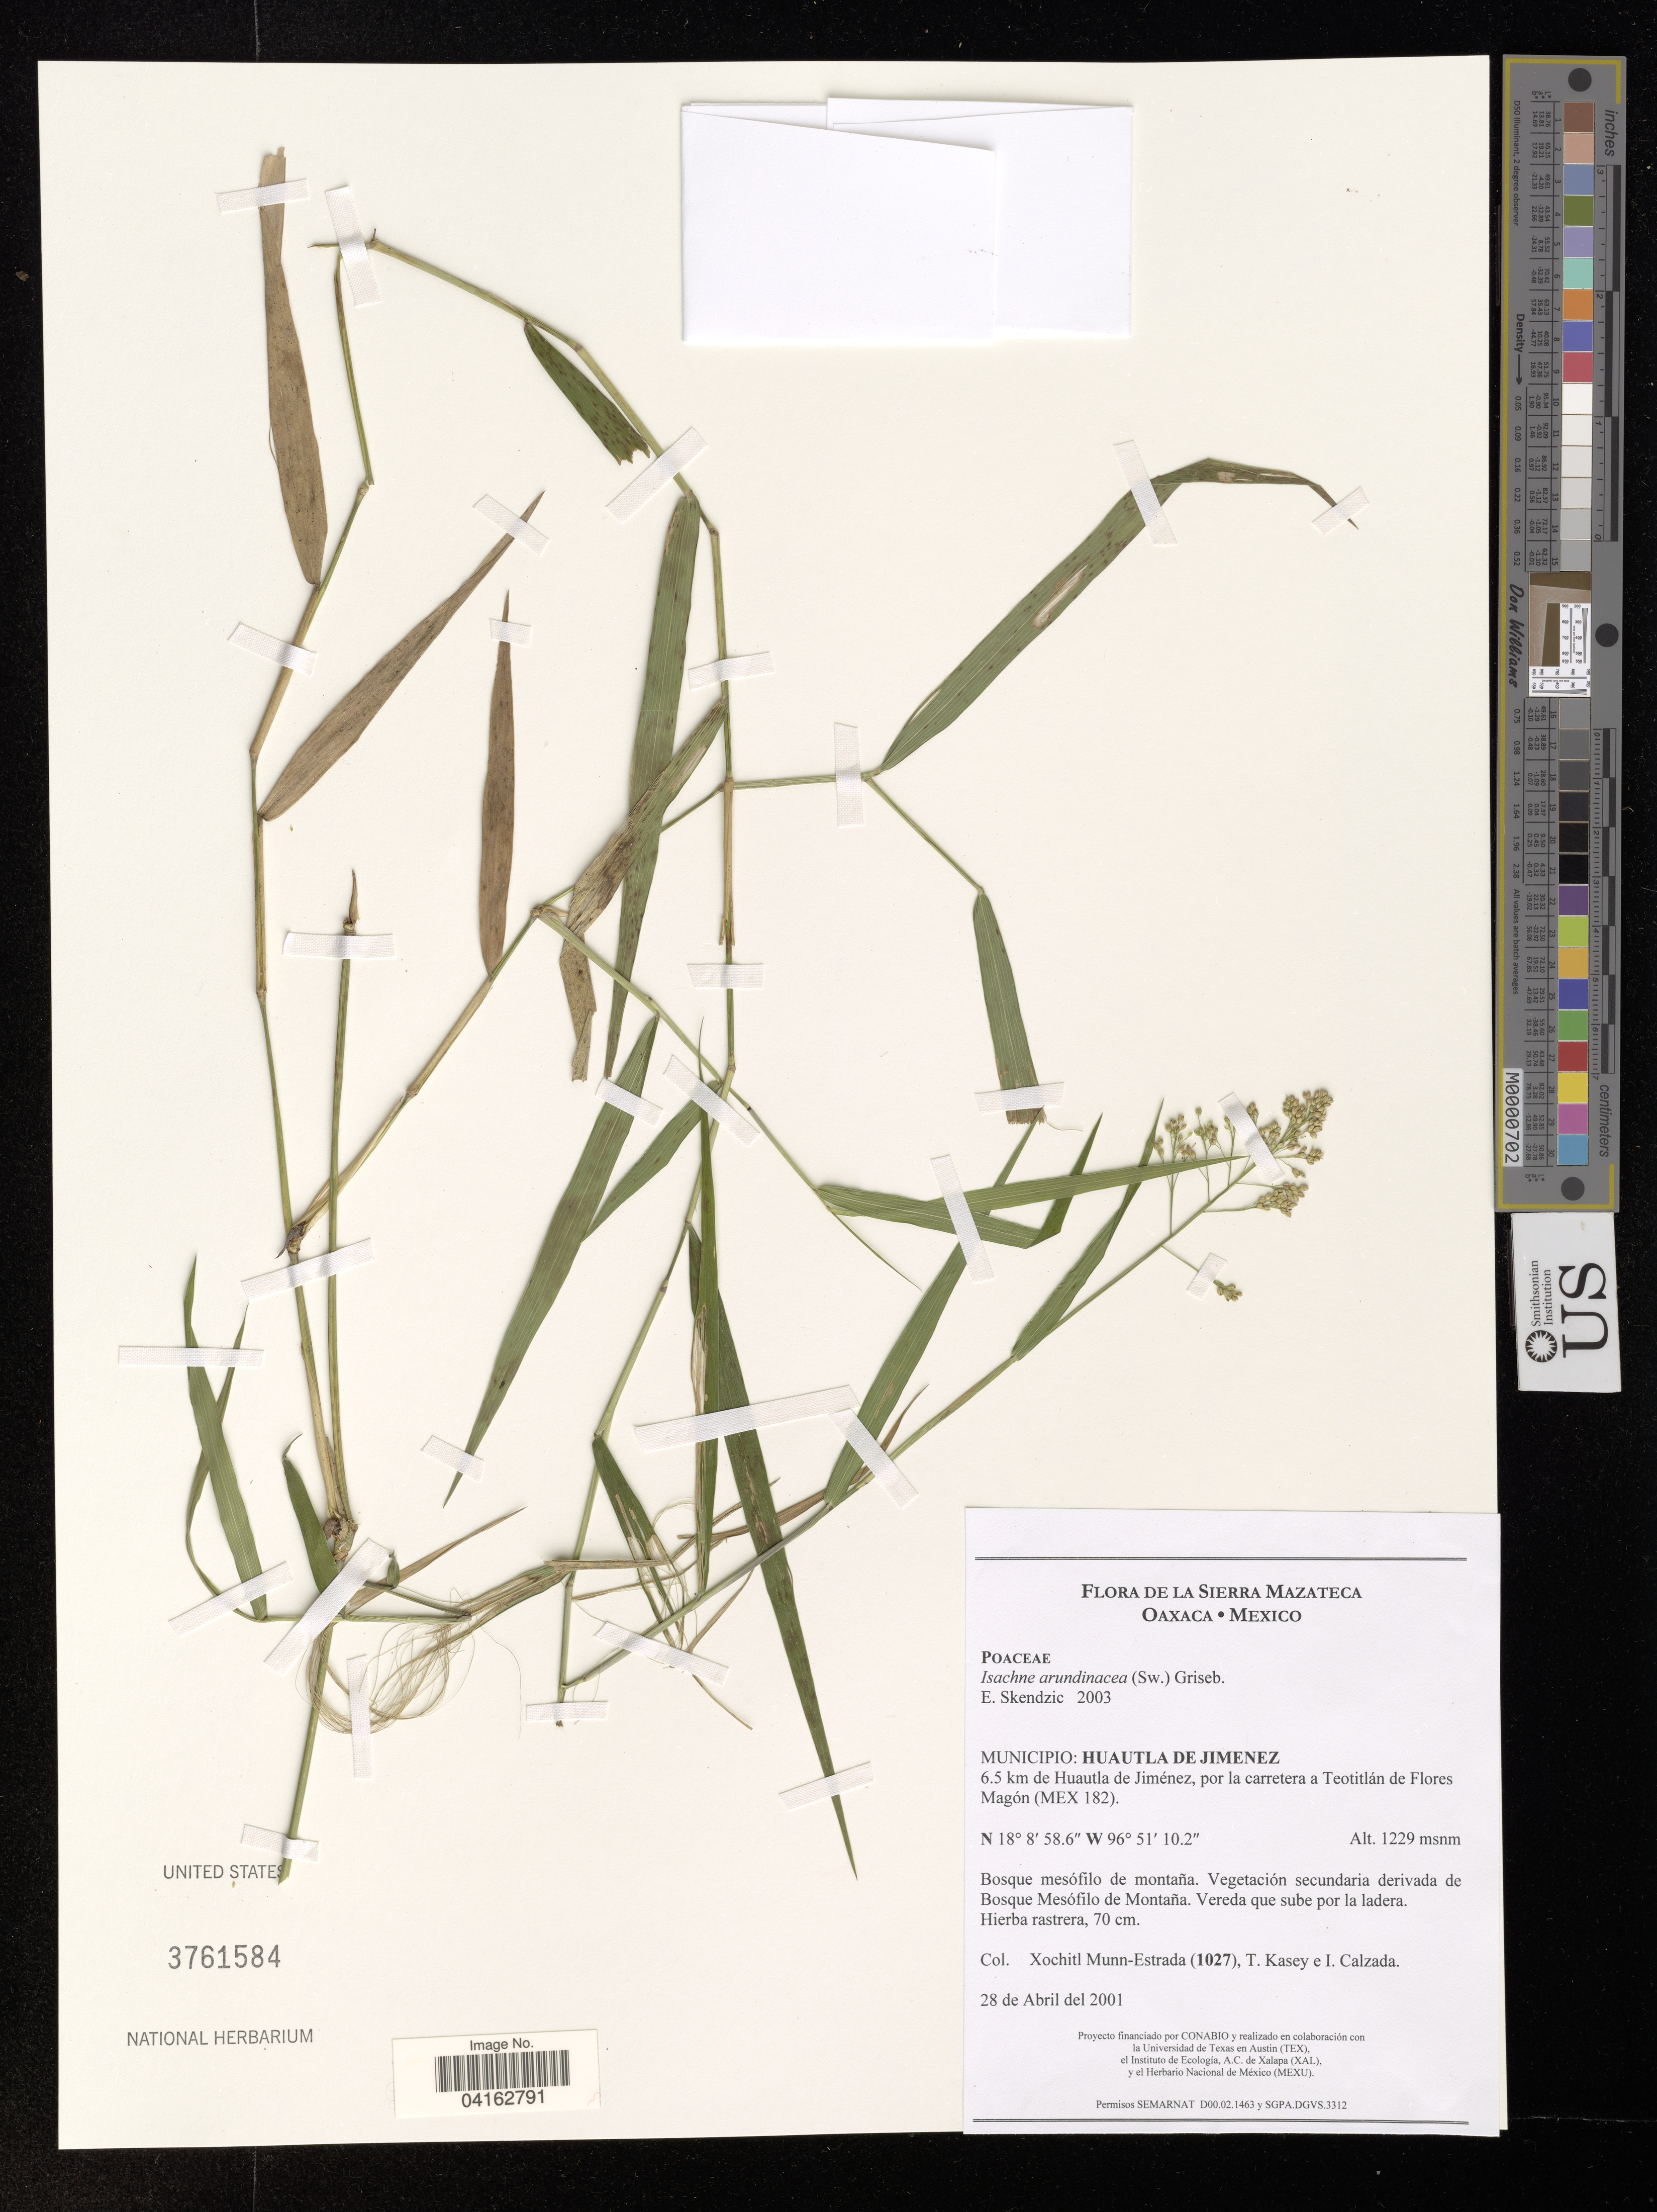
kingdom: Plantae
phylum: Tracheophyta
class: Liliopsida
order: Poales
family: Poaceae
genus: Isachne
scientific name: Isachne arundinacea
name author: (Sw.) Griseb.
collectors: X. Munn-Estrada, T. Kasey & I. Calzada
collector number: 1027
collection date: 2001-04-28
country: Mexico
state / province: Oaxaca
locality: La Sierra Mazateca. Municipio: Huautla de Jimenez. 6.5 km de Huautla de Jiménez, por la carretera a Teotitlán de Flores Magón (MEX 182).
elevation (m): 1229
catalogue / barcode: US 3761584